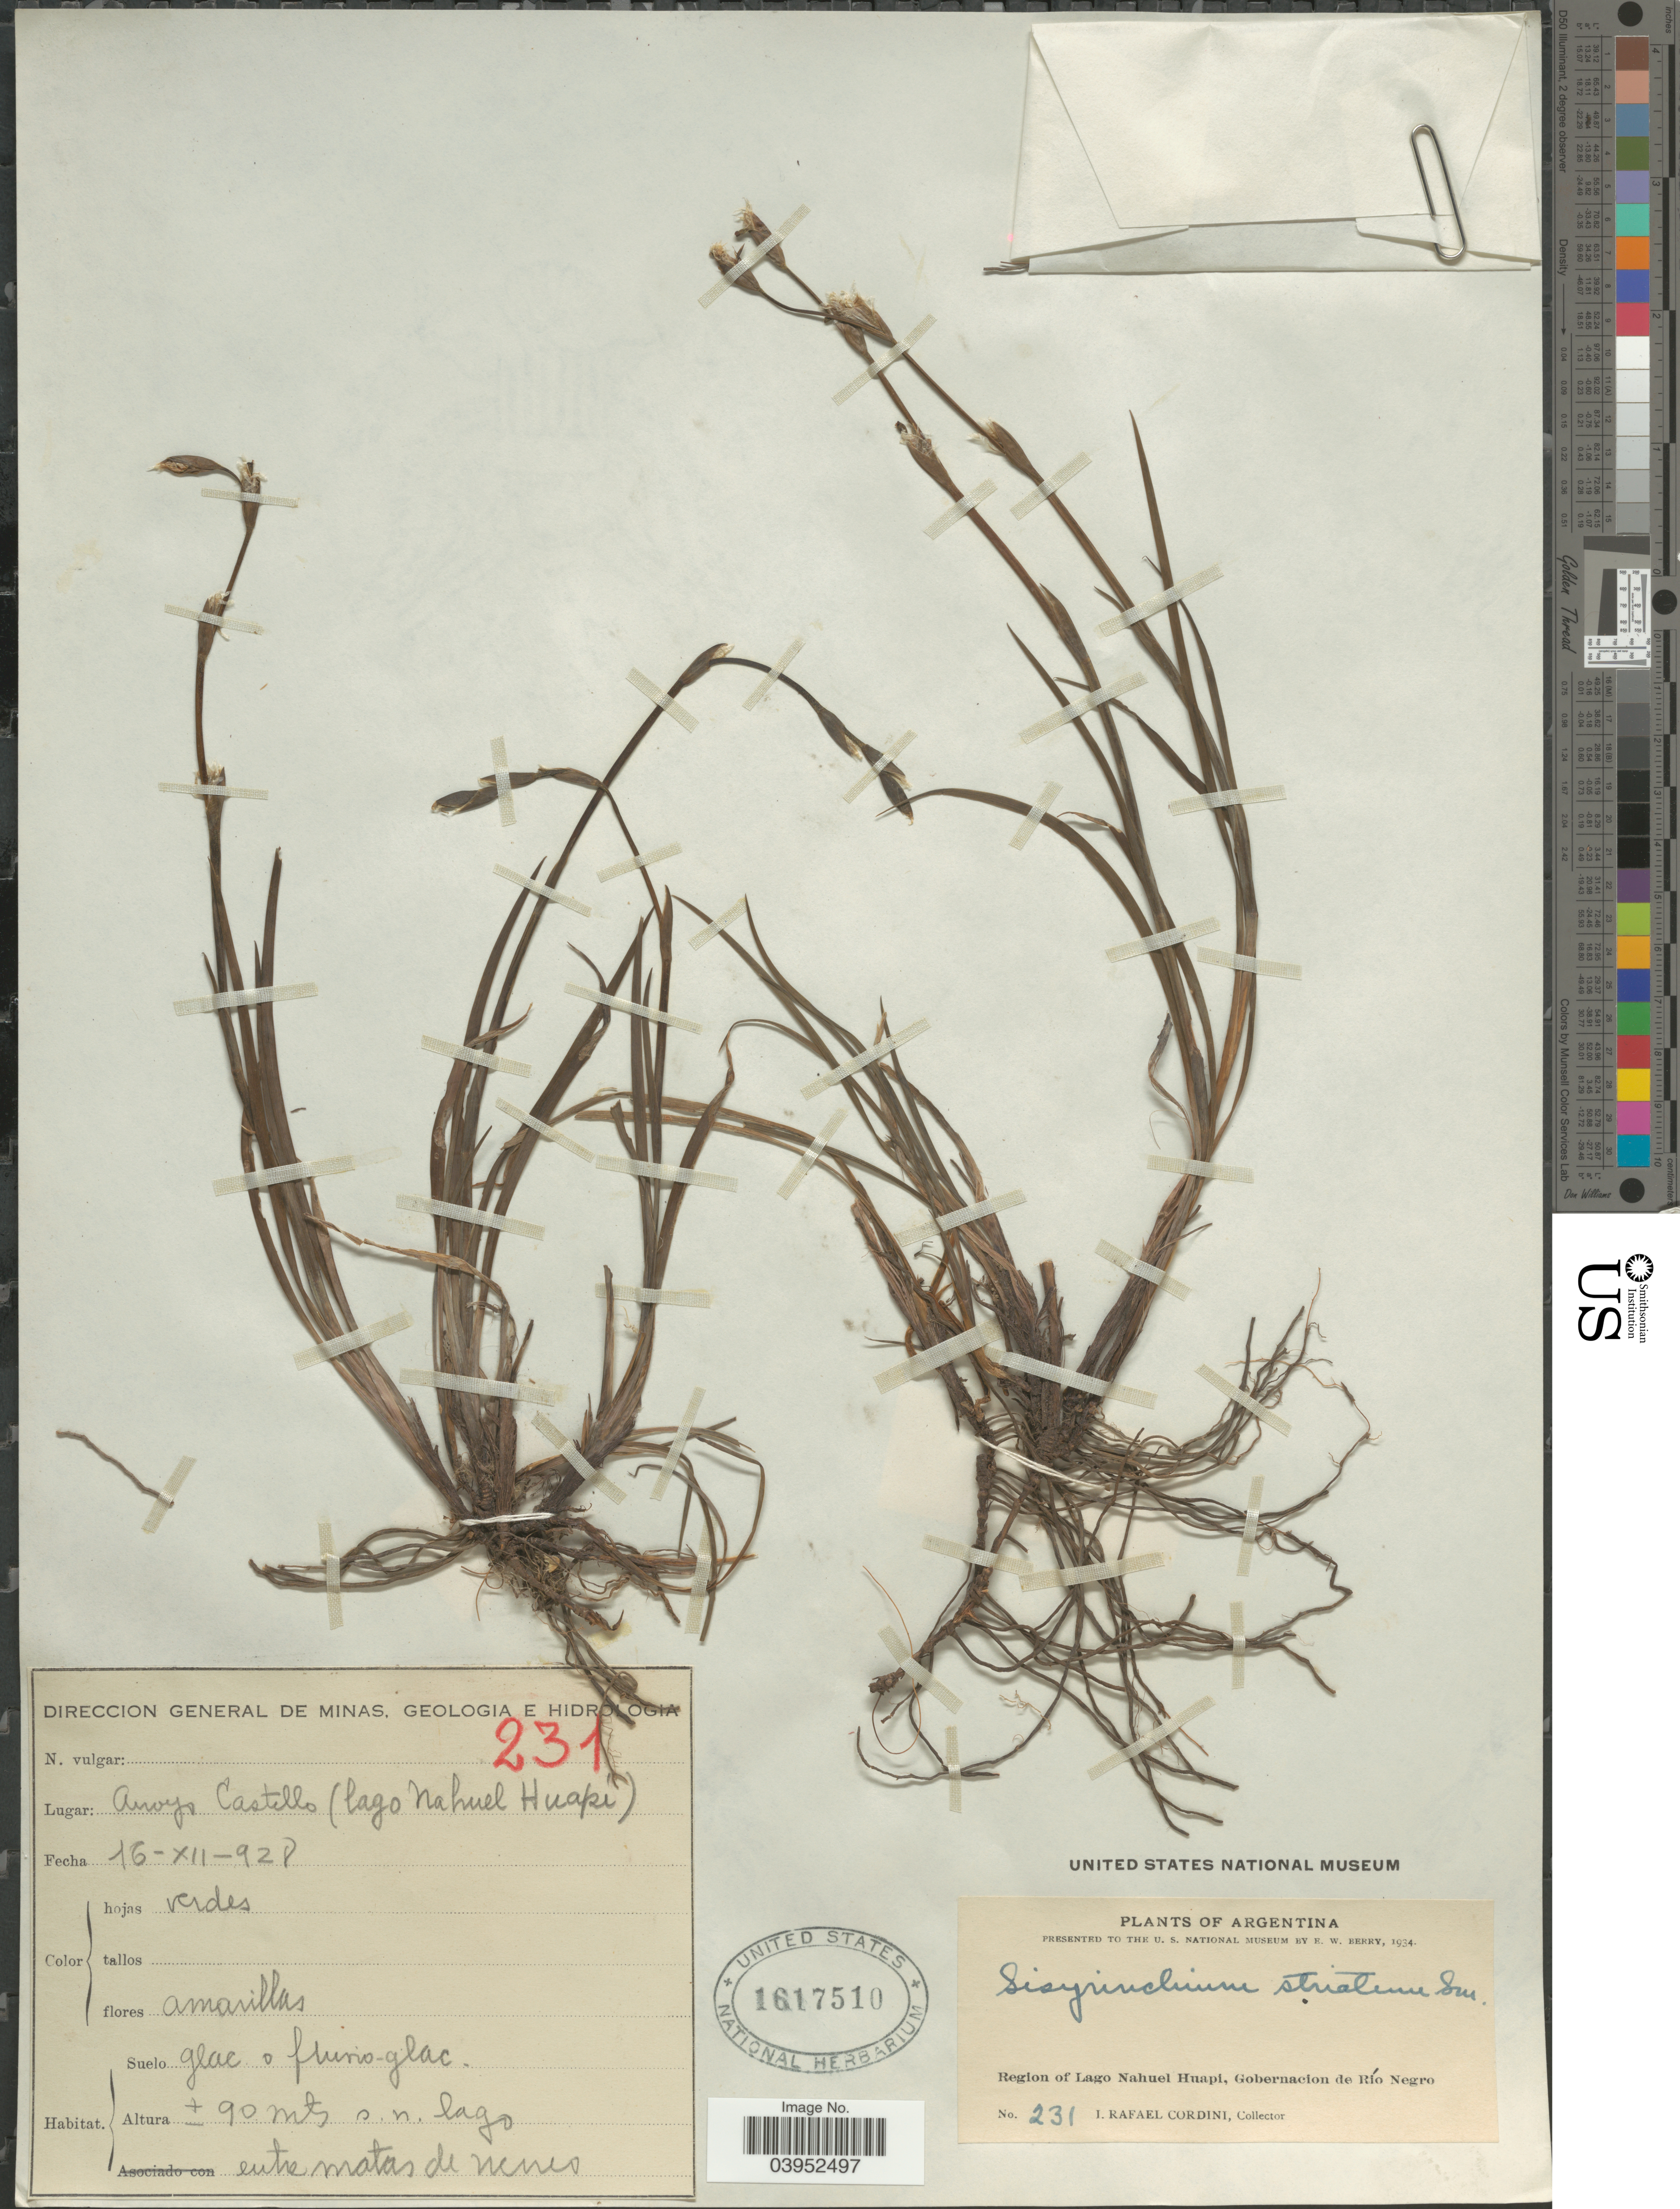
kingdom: Plantae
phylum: Tracheophyta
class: Liliopsida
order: Asparagales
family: Iridaceae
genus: Sisyrinchium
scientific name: Sisyrinchium striatum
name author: Sm.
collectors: I. Cordini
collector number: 231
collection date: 1928-12-16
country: Argentina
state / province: Rio Negro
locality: Region of Lago Nahuel Huapi, Gobernacion de Río Negro. Arroyo Castello (lago Nahuel Huapi).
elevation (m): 90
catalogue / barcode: US 1617510